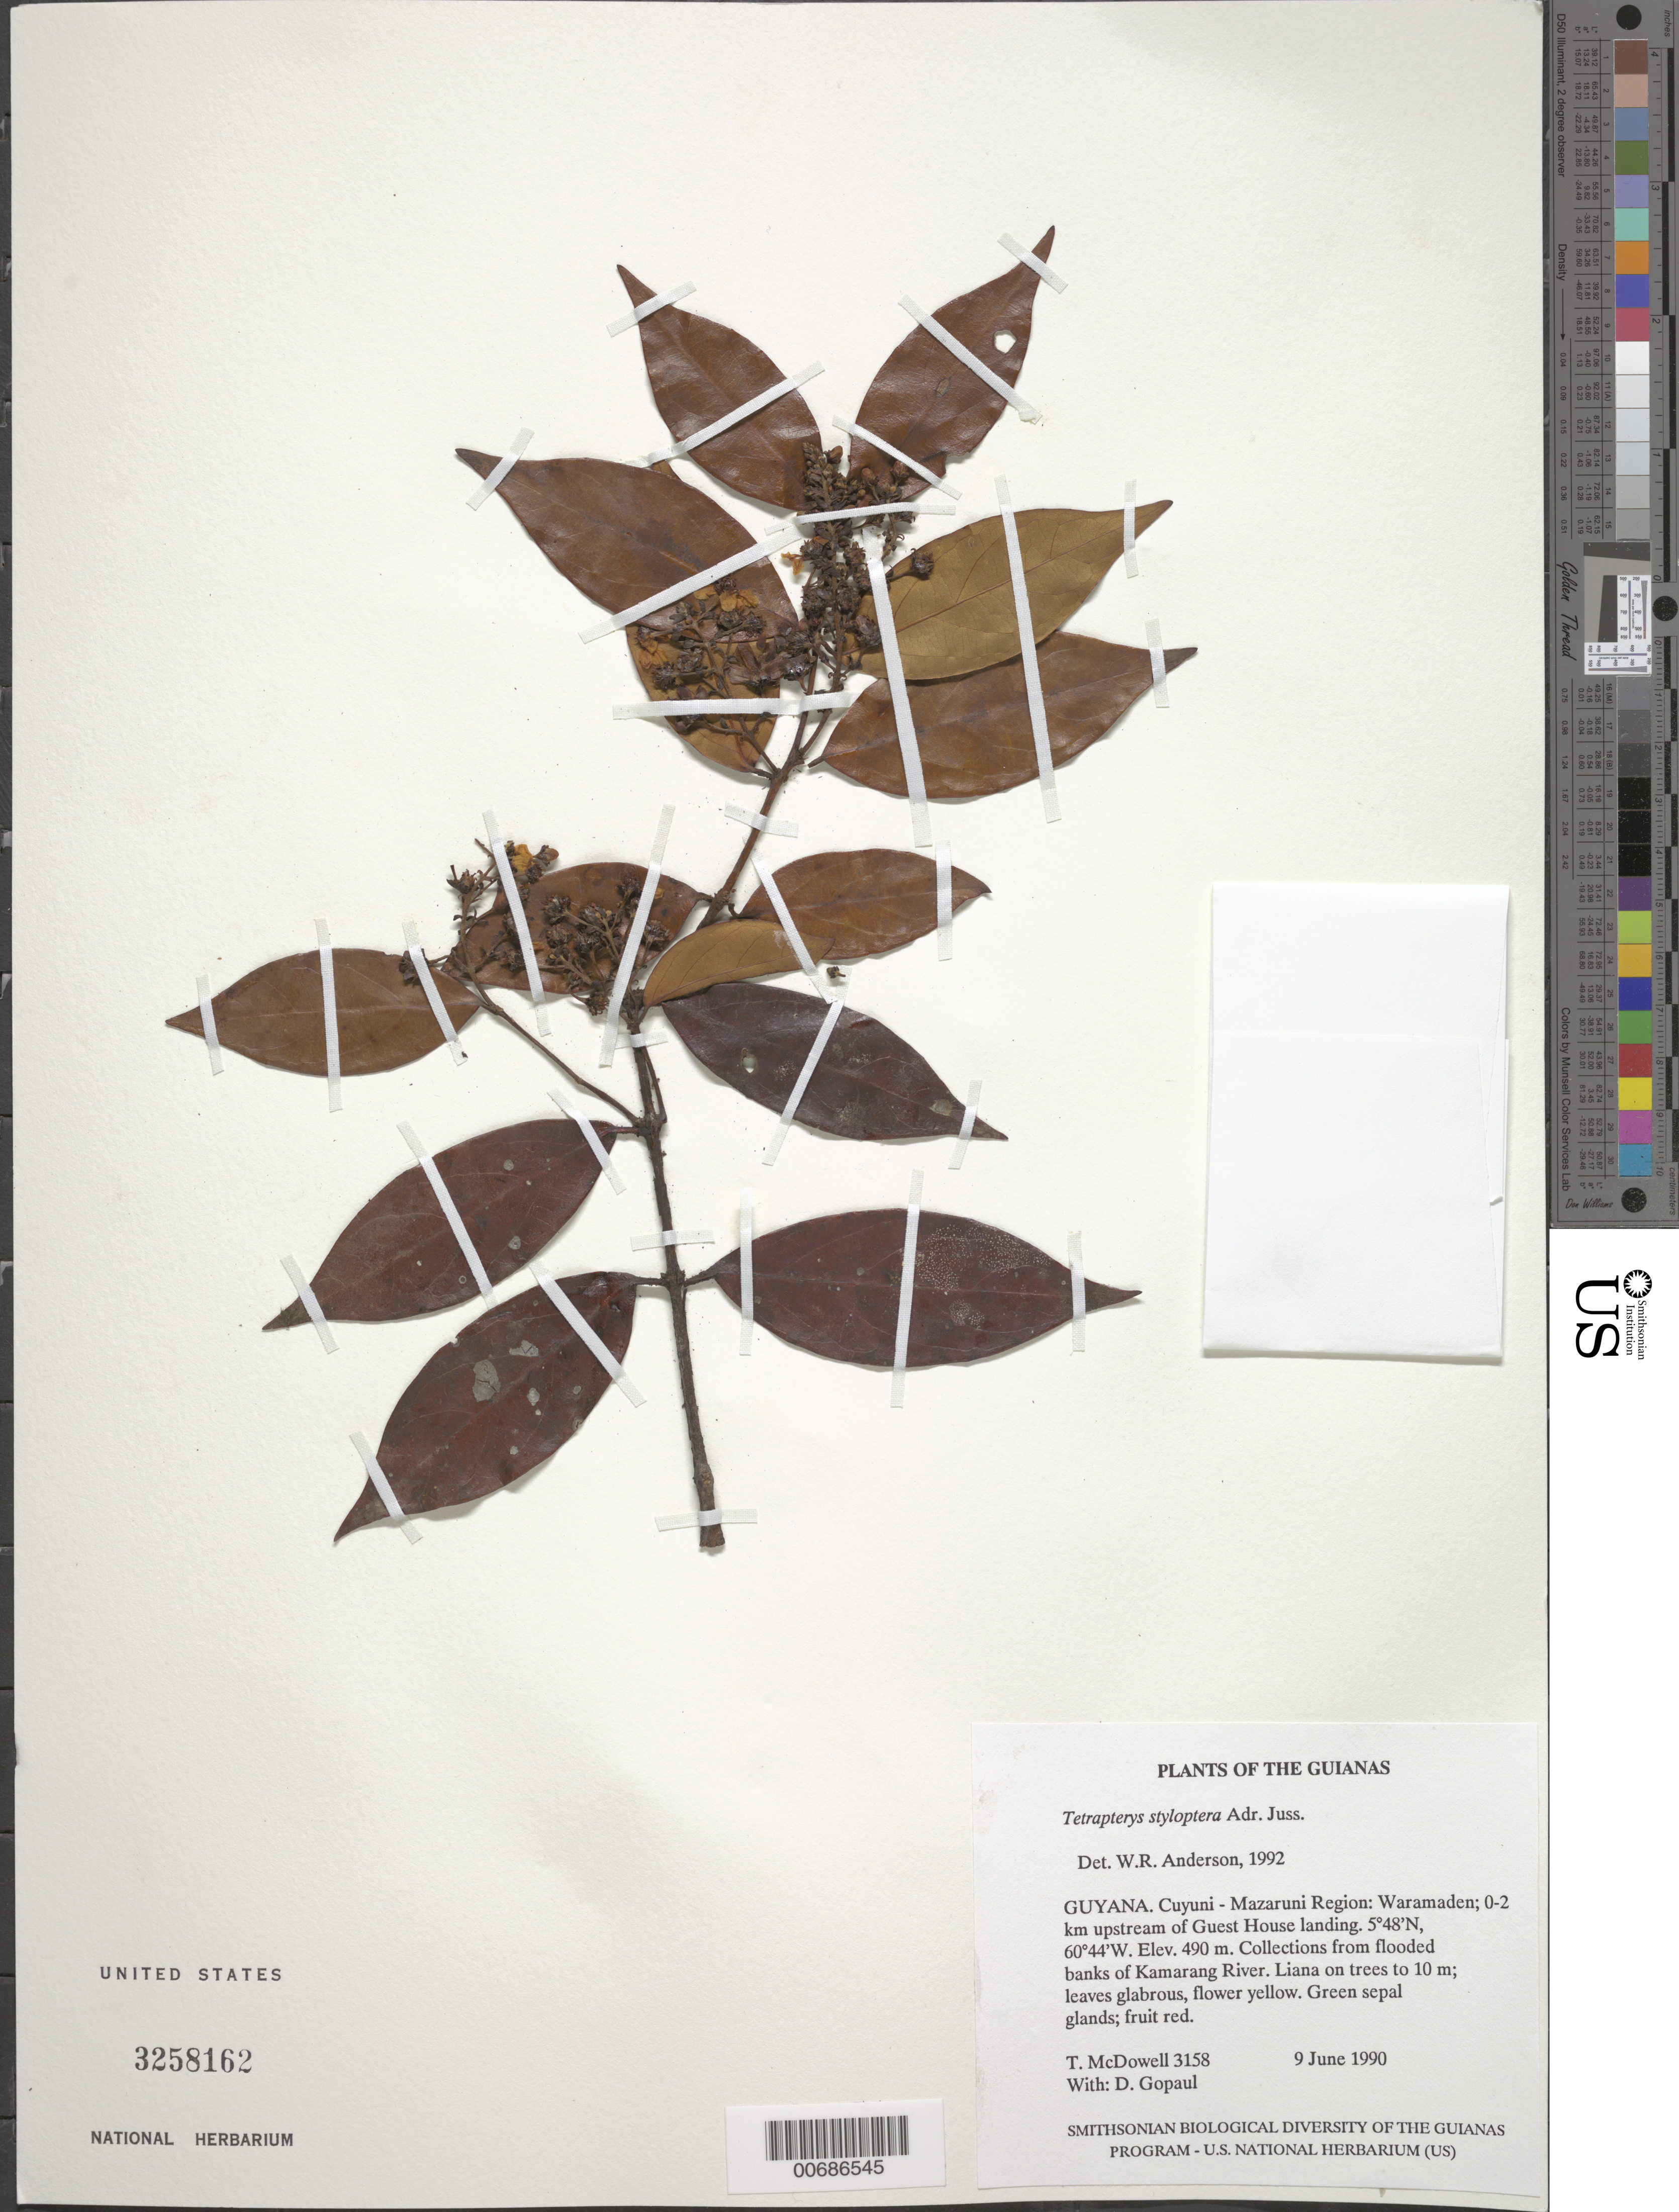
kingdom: Plantae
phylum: Tracheophyta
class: Magnoliopsida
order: Malpighiales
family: Malpighiaceae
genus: Glicophyllum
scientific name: Glicophyllum stylopterum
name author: (A. Juss.) R.F. Almeida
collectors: T. McDowell & D. Gopaul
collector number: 3158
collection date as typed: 9 June 1990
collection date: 1990-06-09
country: Guyana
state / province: Cuyuni-Mazaruni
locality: Waramaden, Kamarang River 0-2 km upstream of Guest House landing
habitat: Flooded river banks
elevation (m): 490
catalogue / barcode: US 3258162